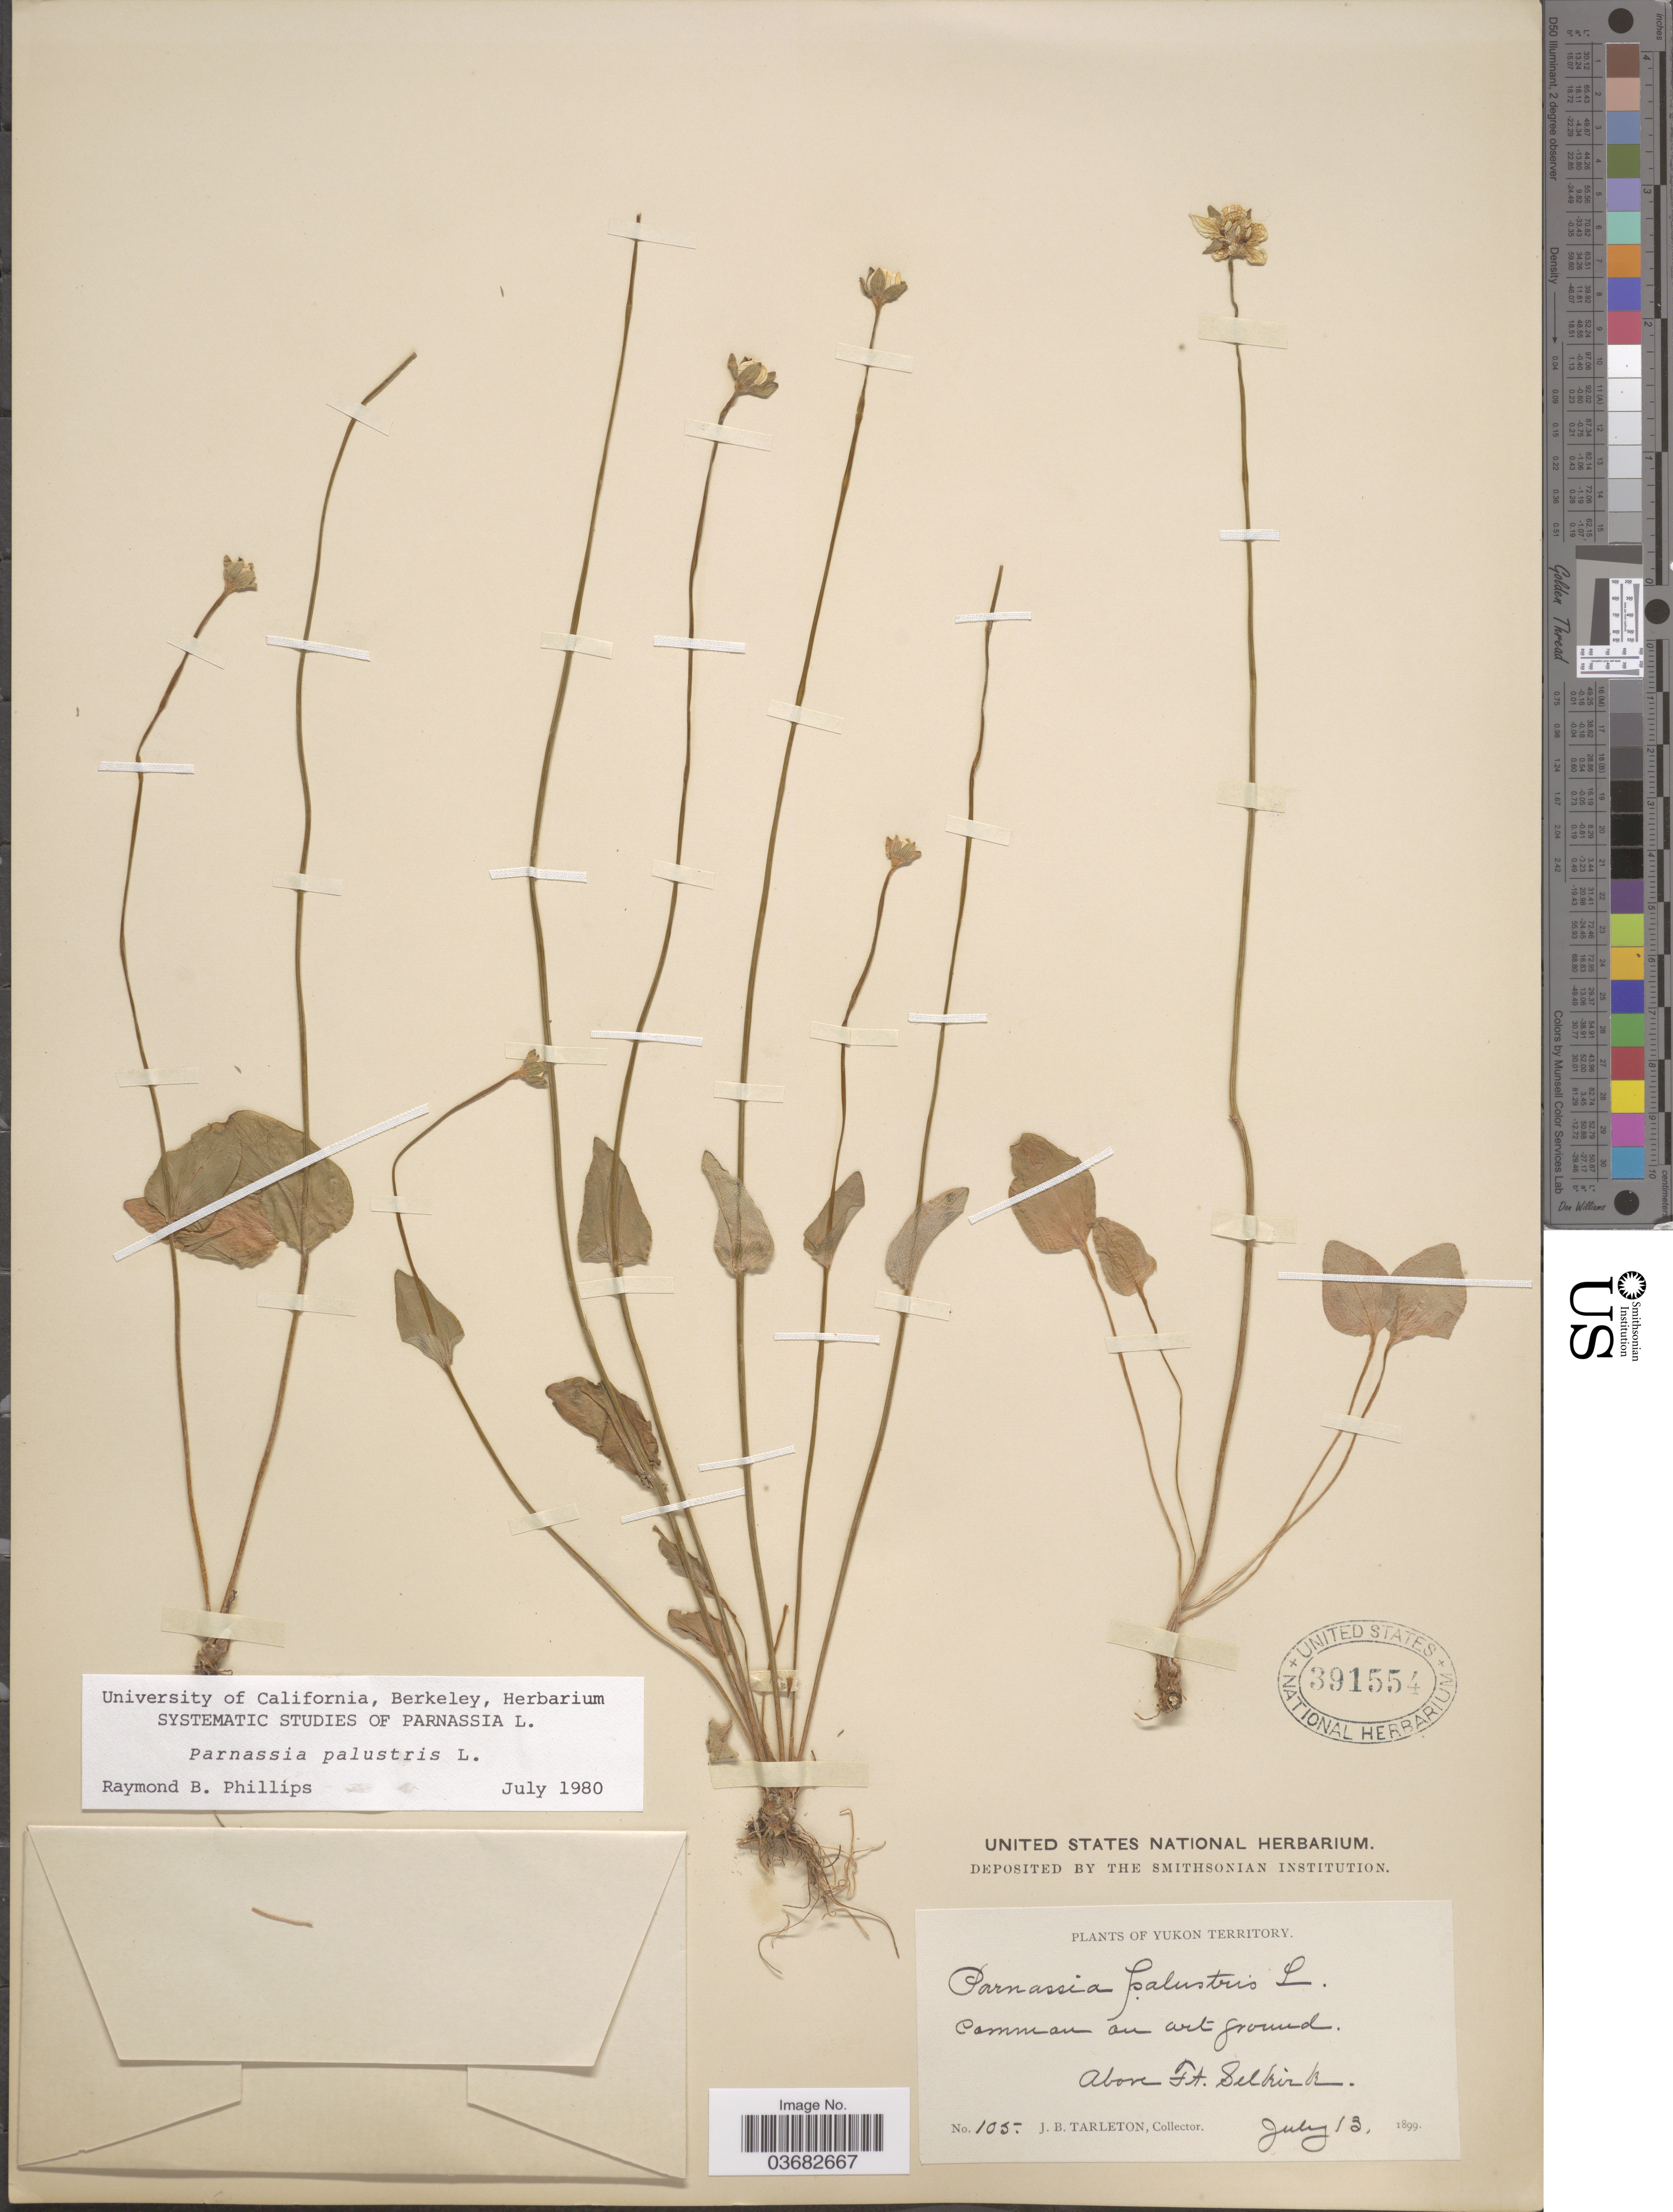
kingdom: Plantae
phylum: Tracheophyta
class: Magnoliopsida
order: Celastrales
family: Parnassiaceae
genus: Parnassia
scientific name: Parnassia palustris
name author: L.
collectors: J. Tarleton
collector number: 105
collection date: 1899-07-13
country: Canada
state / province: Yukon Territory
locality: Common on wet ground. Above Ft. Selkirk.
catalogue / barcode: US 391554